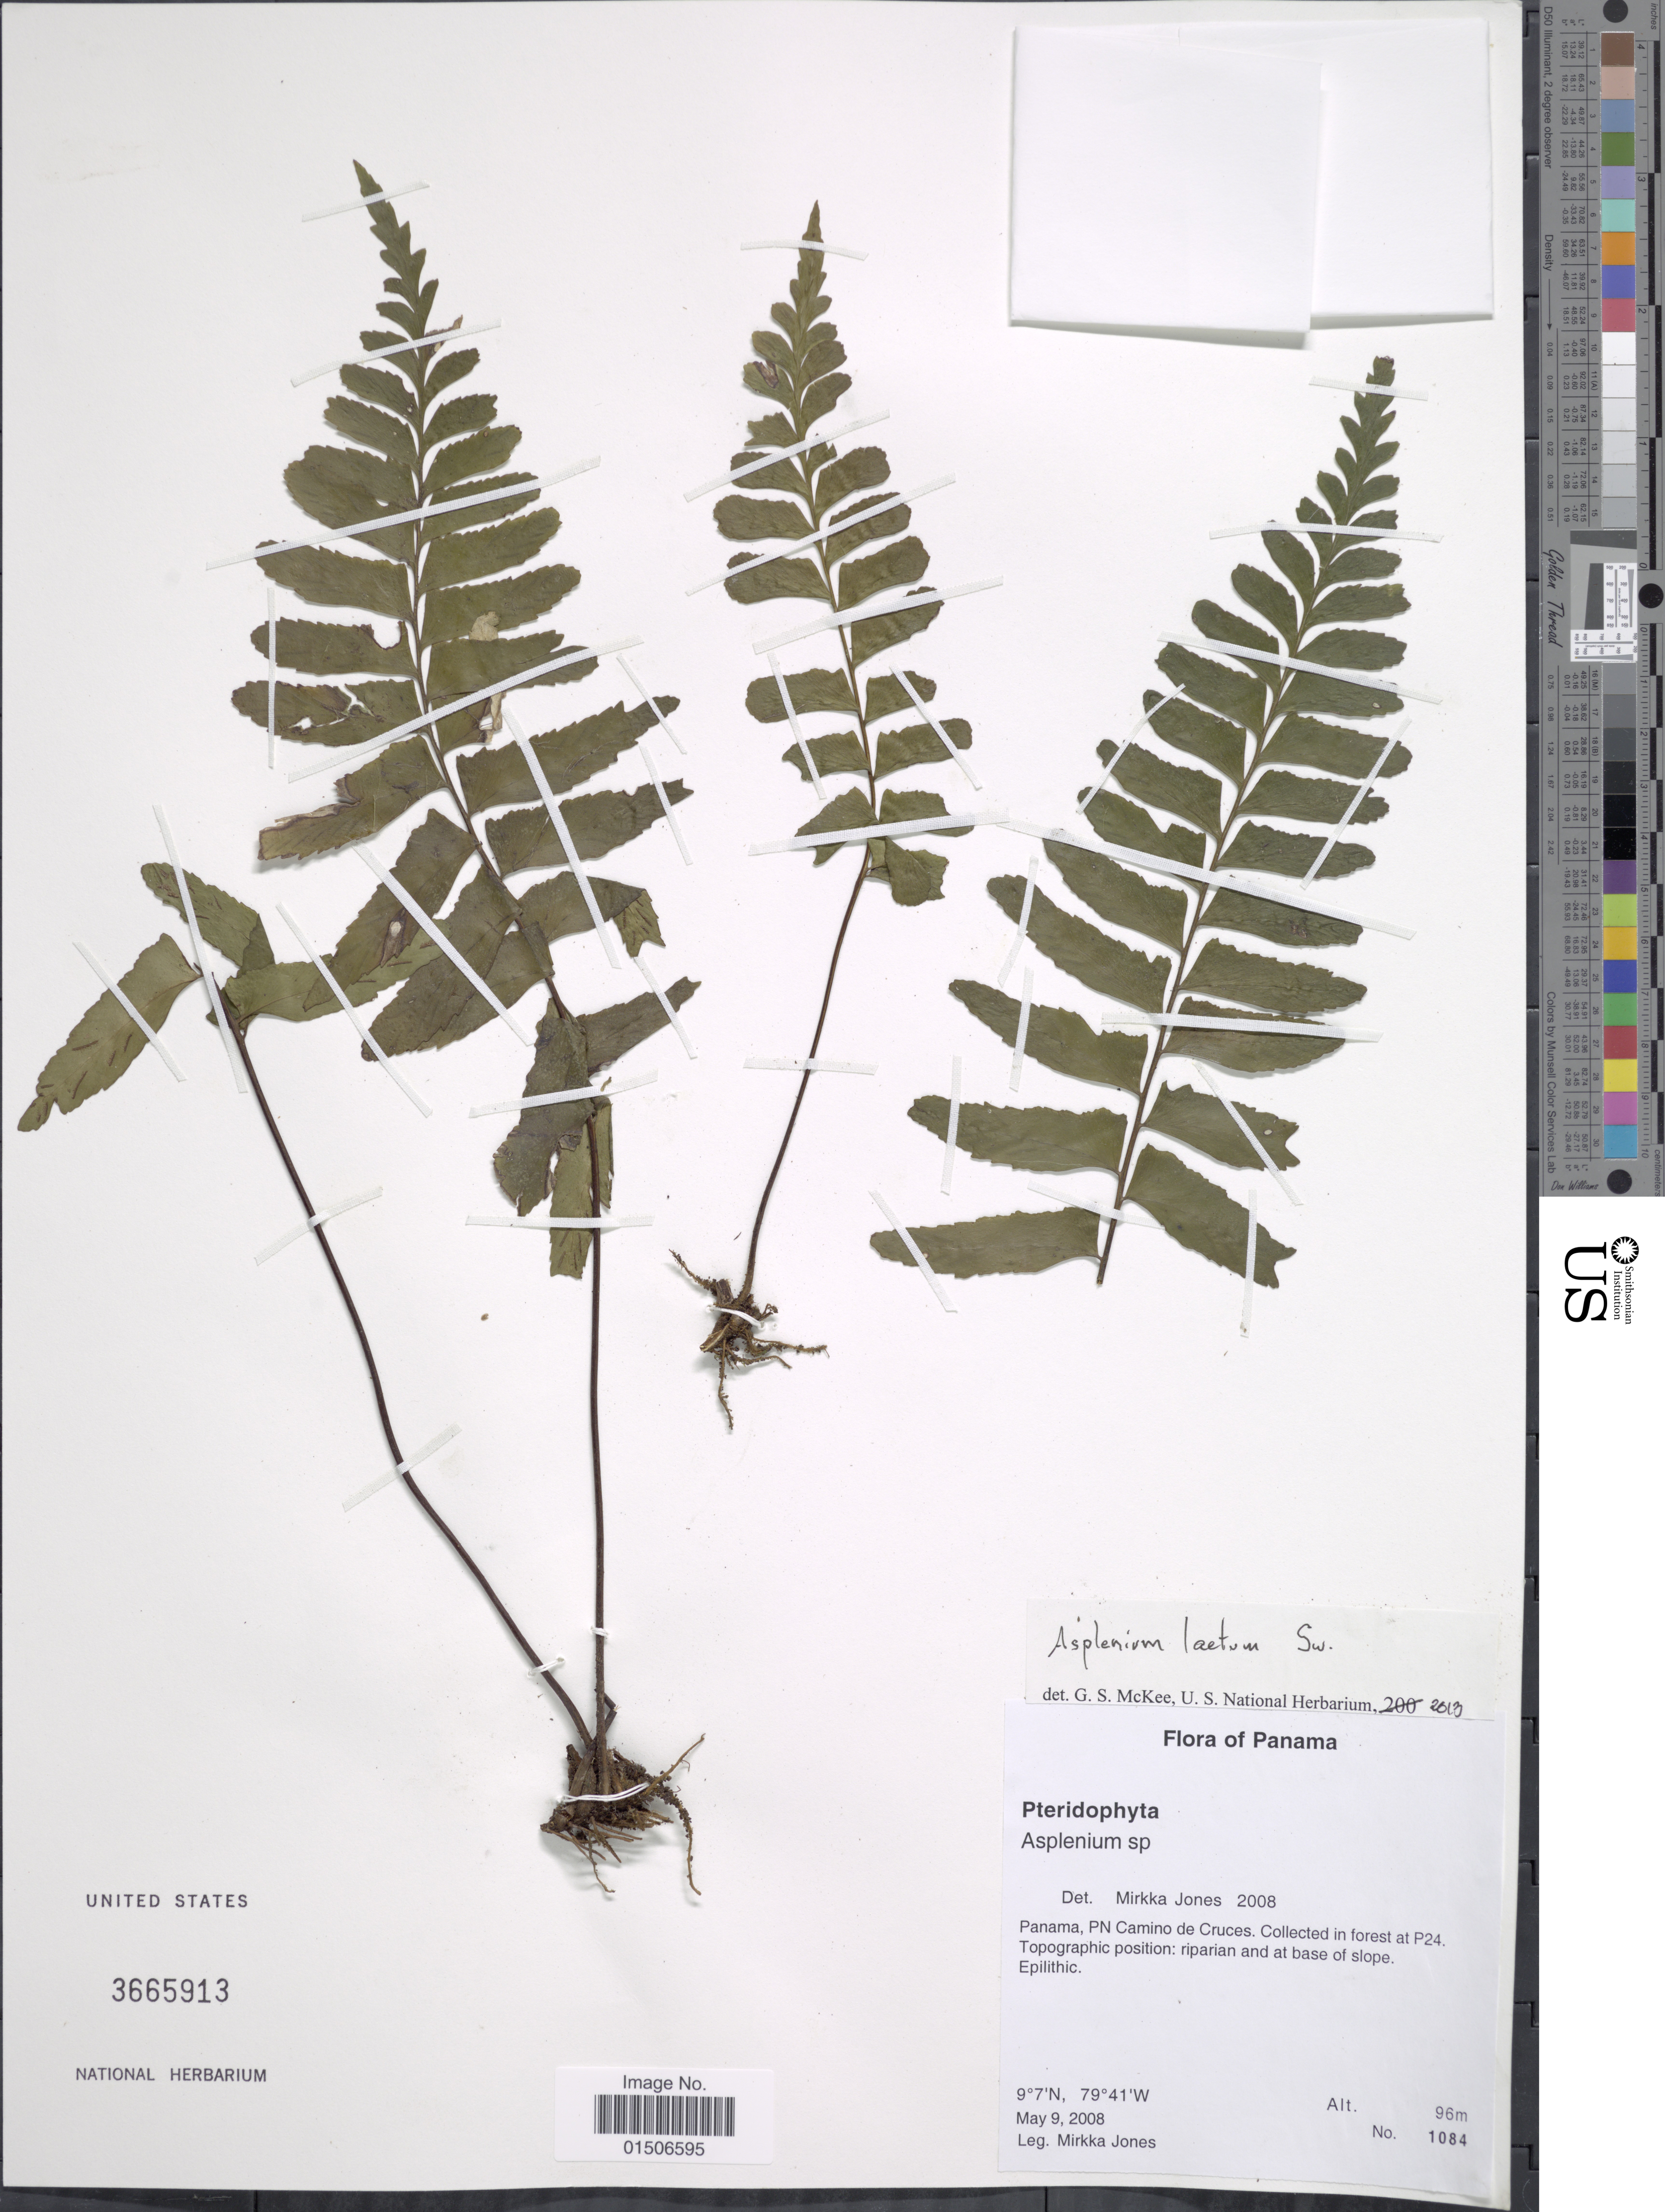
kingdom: Plantae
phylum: Tracheophyta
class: Polypodiopsida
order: Polypodiales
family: Aspleniaceae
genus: Asplenium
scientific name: Asplenium laetum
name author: Sw.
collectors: M. Jones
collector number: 1084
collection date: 2008-05-09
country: Panama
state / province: Panamá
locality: PN Camino de Cruces. Collected in forest at P24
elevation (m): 96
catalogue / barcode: US 3665913